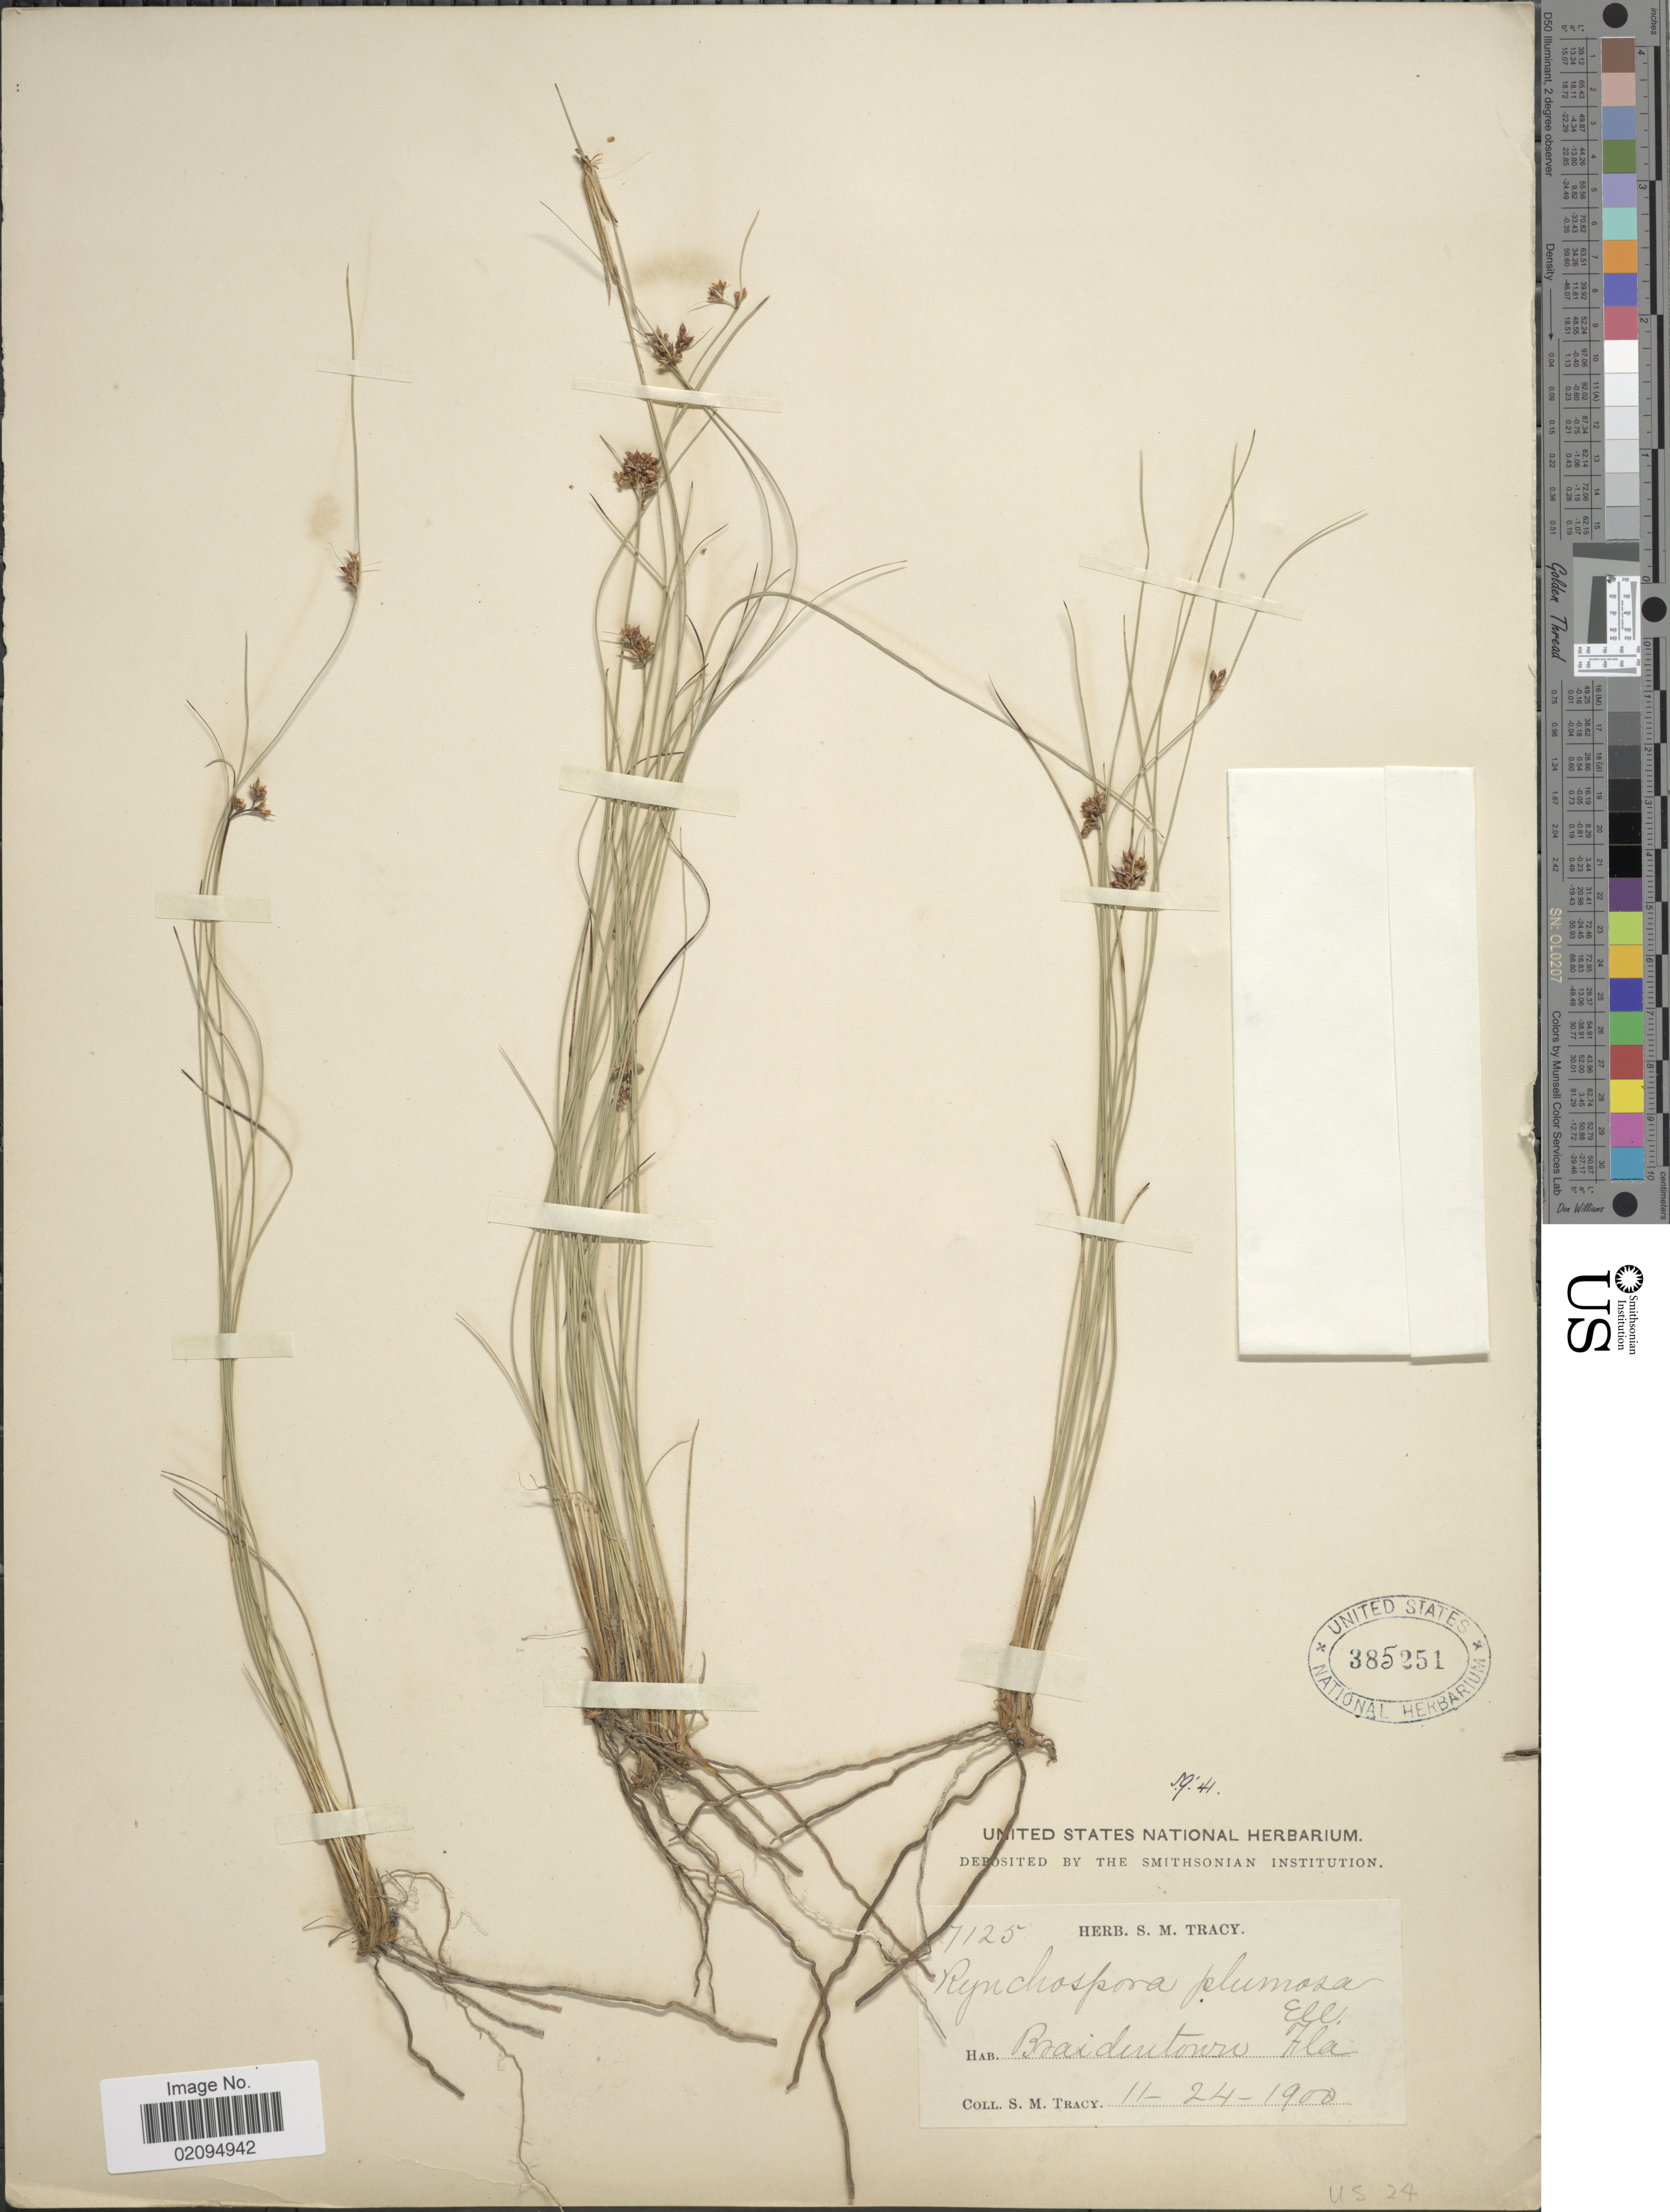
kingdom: Plantae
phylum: Tracheophyta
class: Liliopsida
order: Poales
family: Cyperaceae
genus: Rhynchospora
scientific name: Rhynchospora plumosa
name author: Elliott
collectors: S. M. Tracy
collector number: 7125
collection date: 1900-11-25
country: United States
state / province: Florida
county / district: Manatee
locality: Braidentown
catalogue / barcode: US 385251